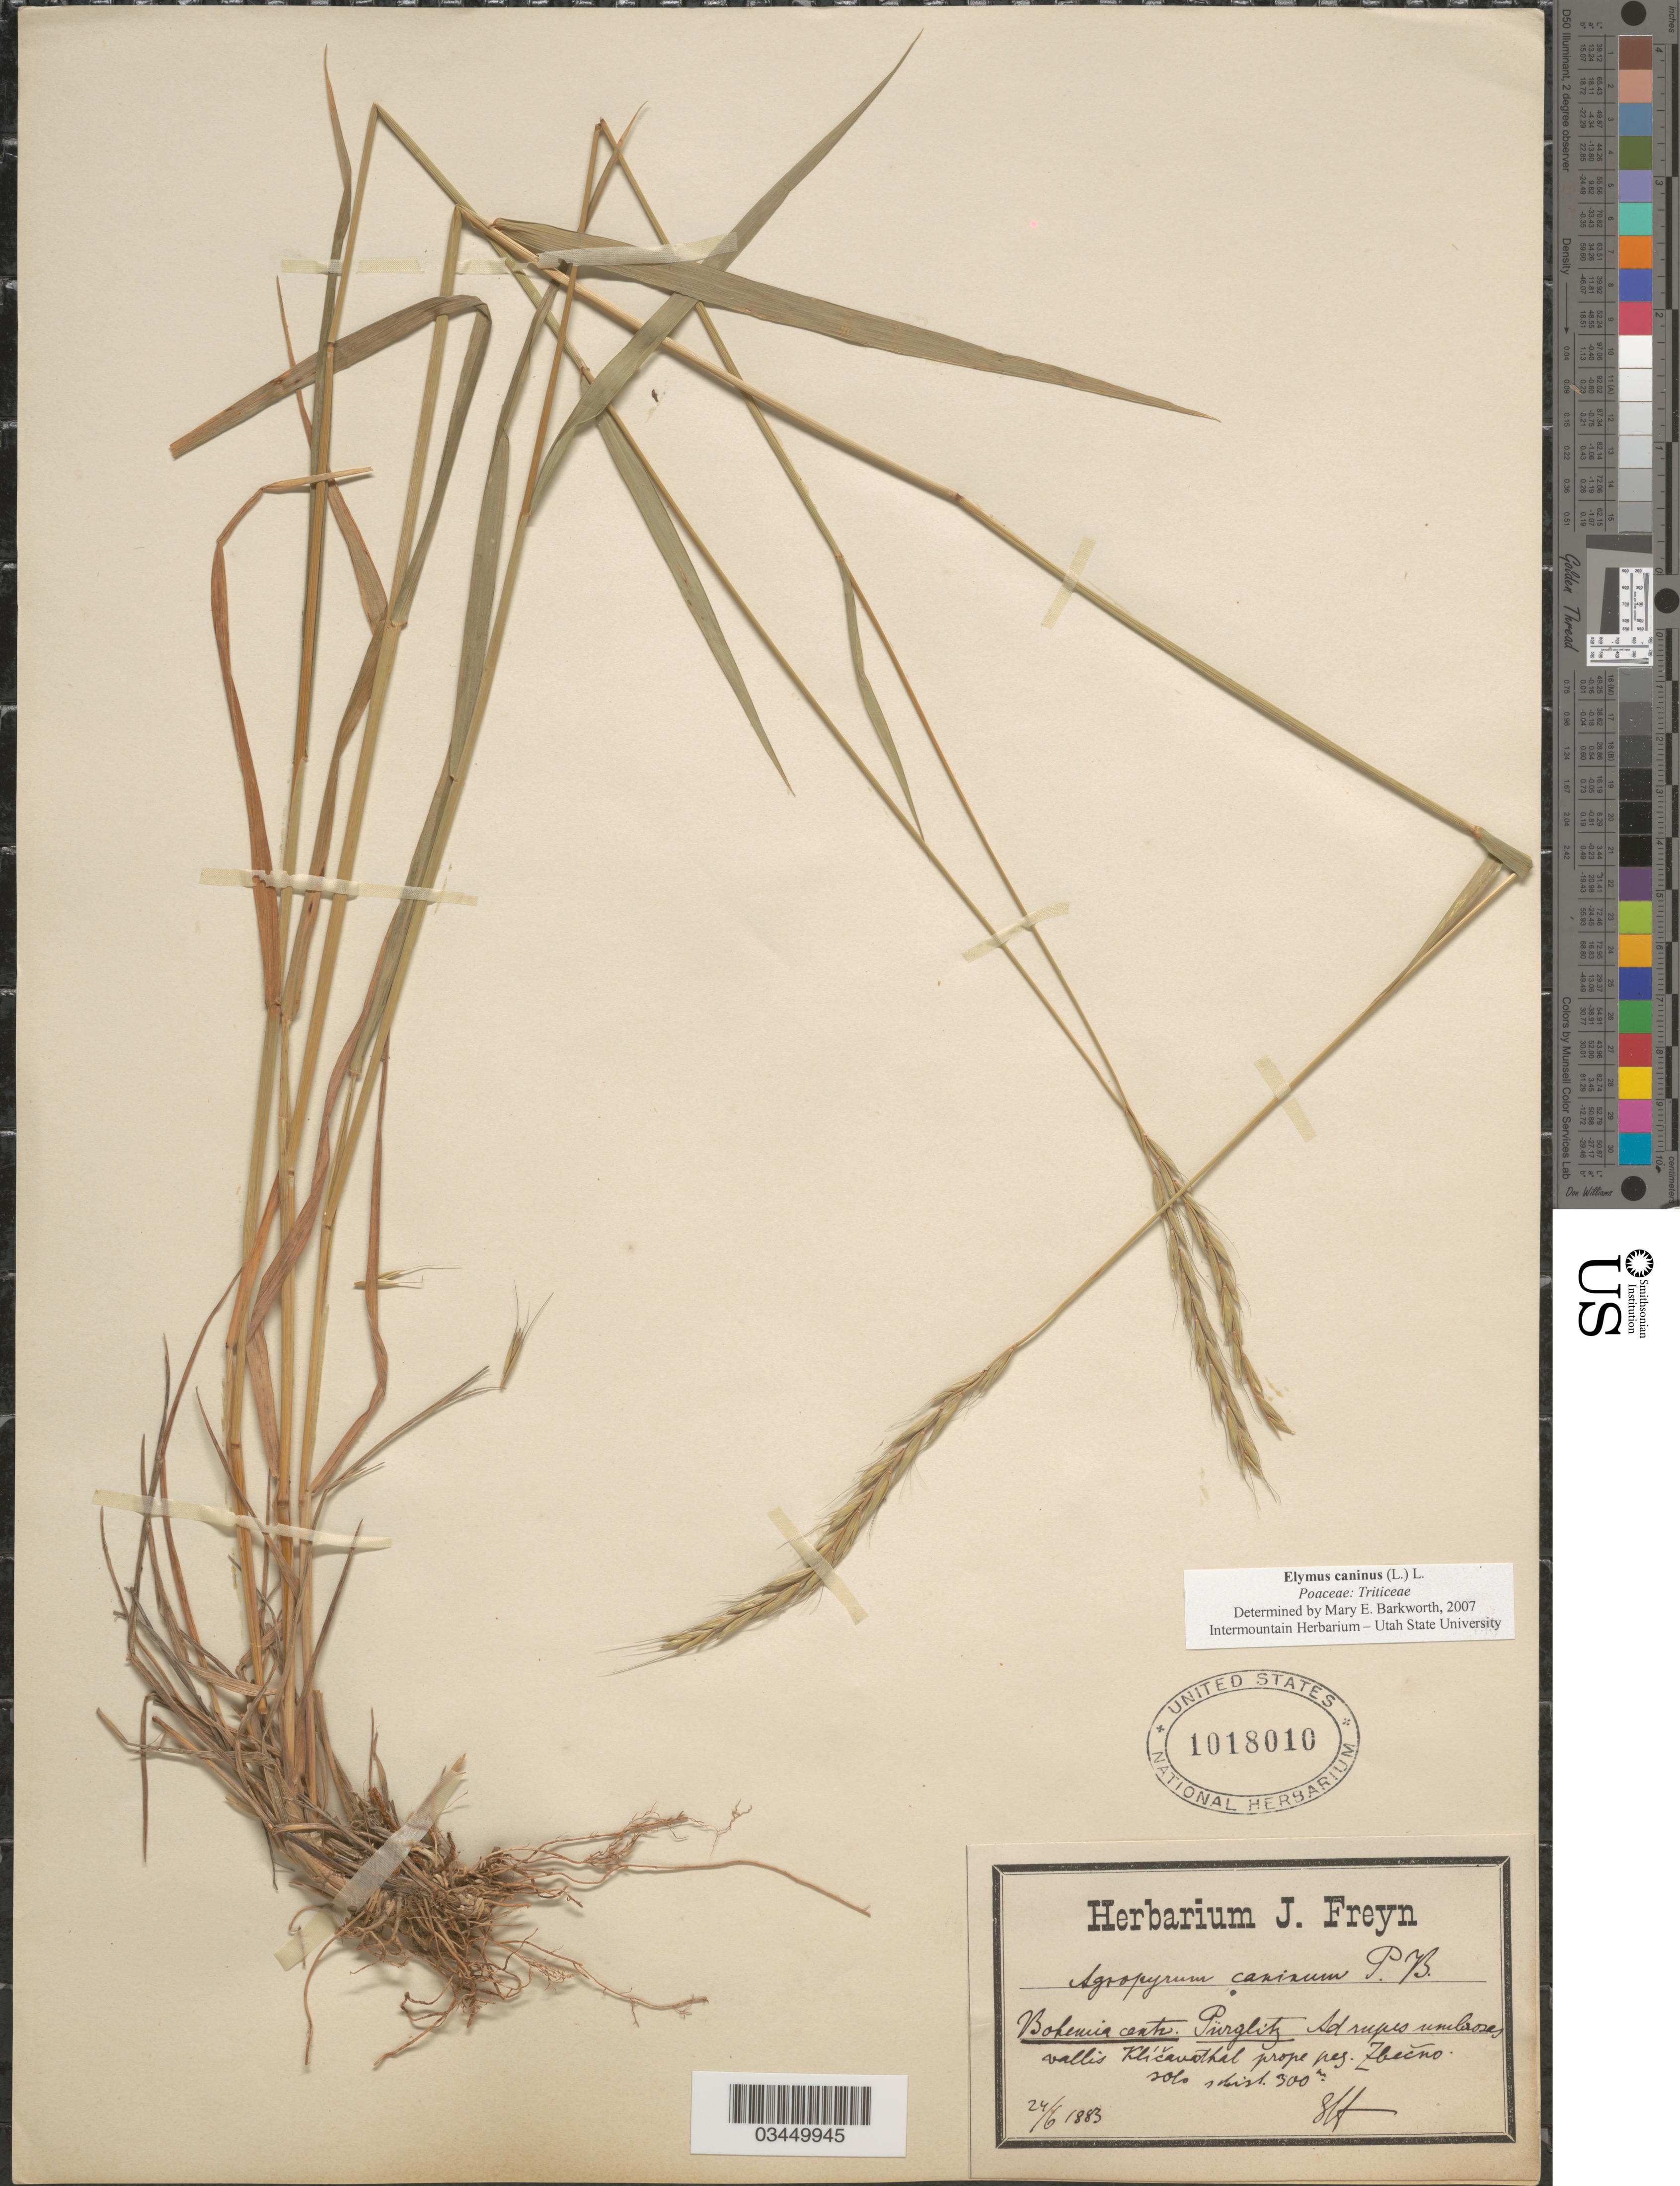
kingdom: Plantae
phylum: Tracheophyta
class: Liliopsida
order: Poales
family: Poaceae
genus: Elymus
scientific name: Elymus caninus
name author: (L.) L.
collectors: J. Freyn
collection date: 1883-06-24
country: Czechia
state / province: Central Bohemian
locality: Bohemia centr. Pürglitz Ad rupes umbroses vallis Klíčavothal prope reg. Zbečno.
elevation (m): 300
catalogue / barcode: US 1018010